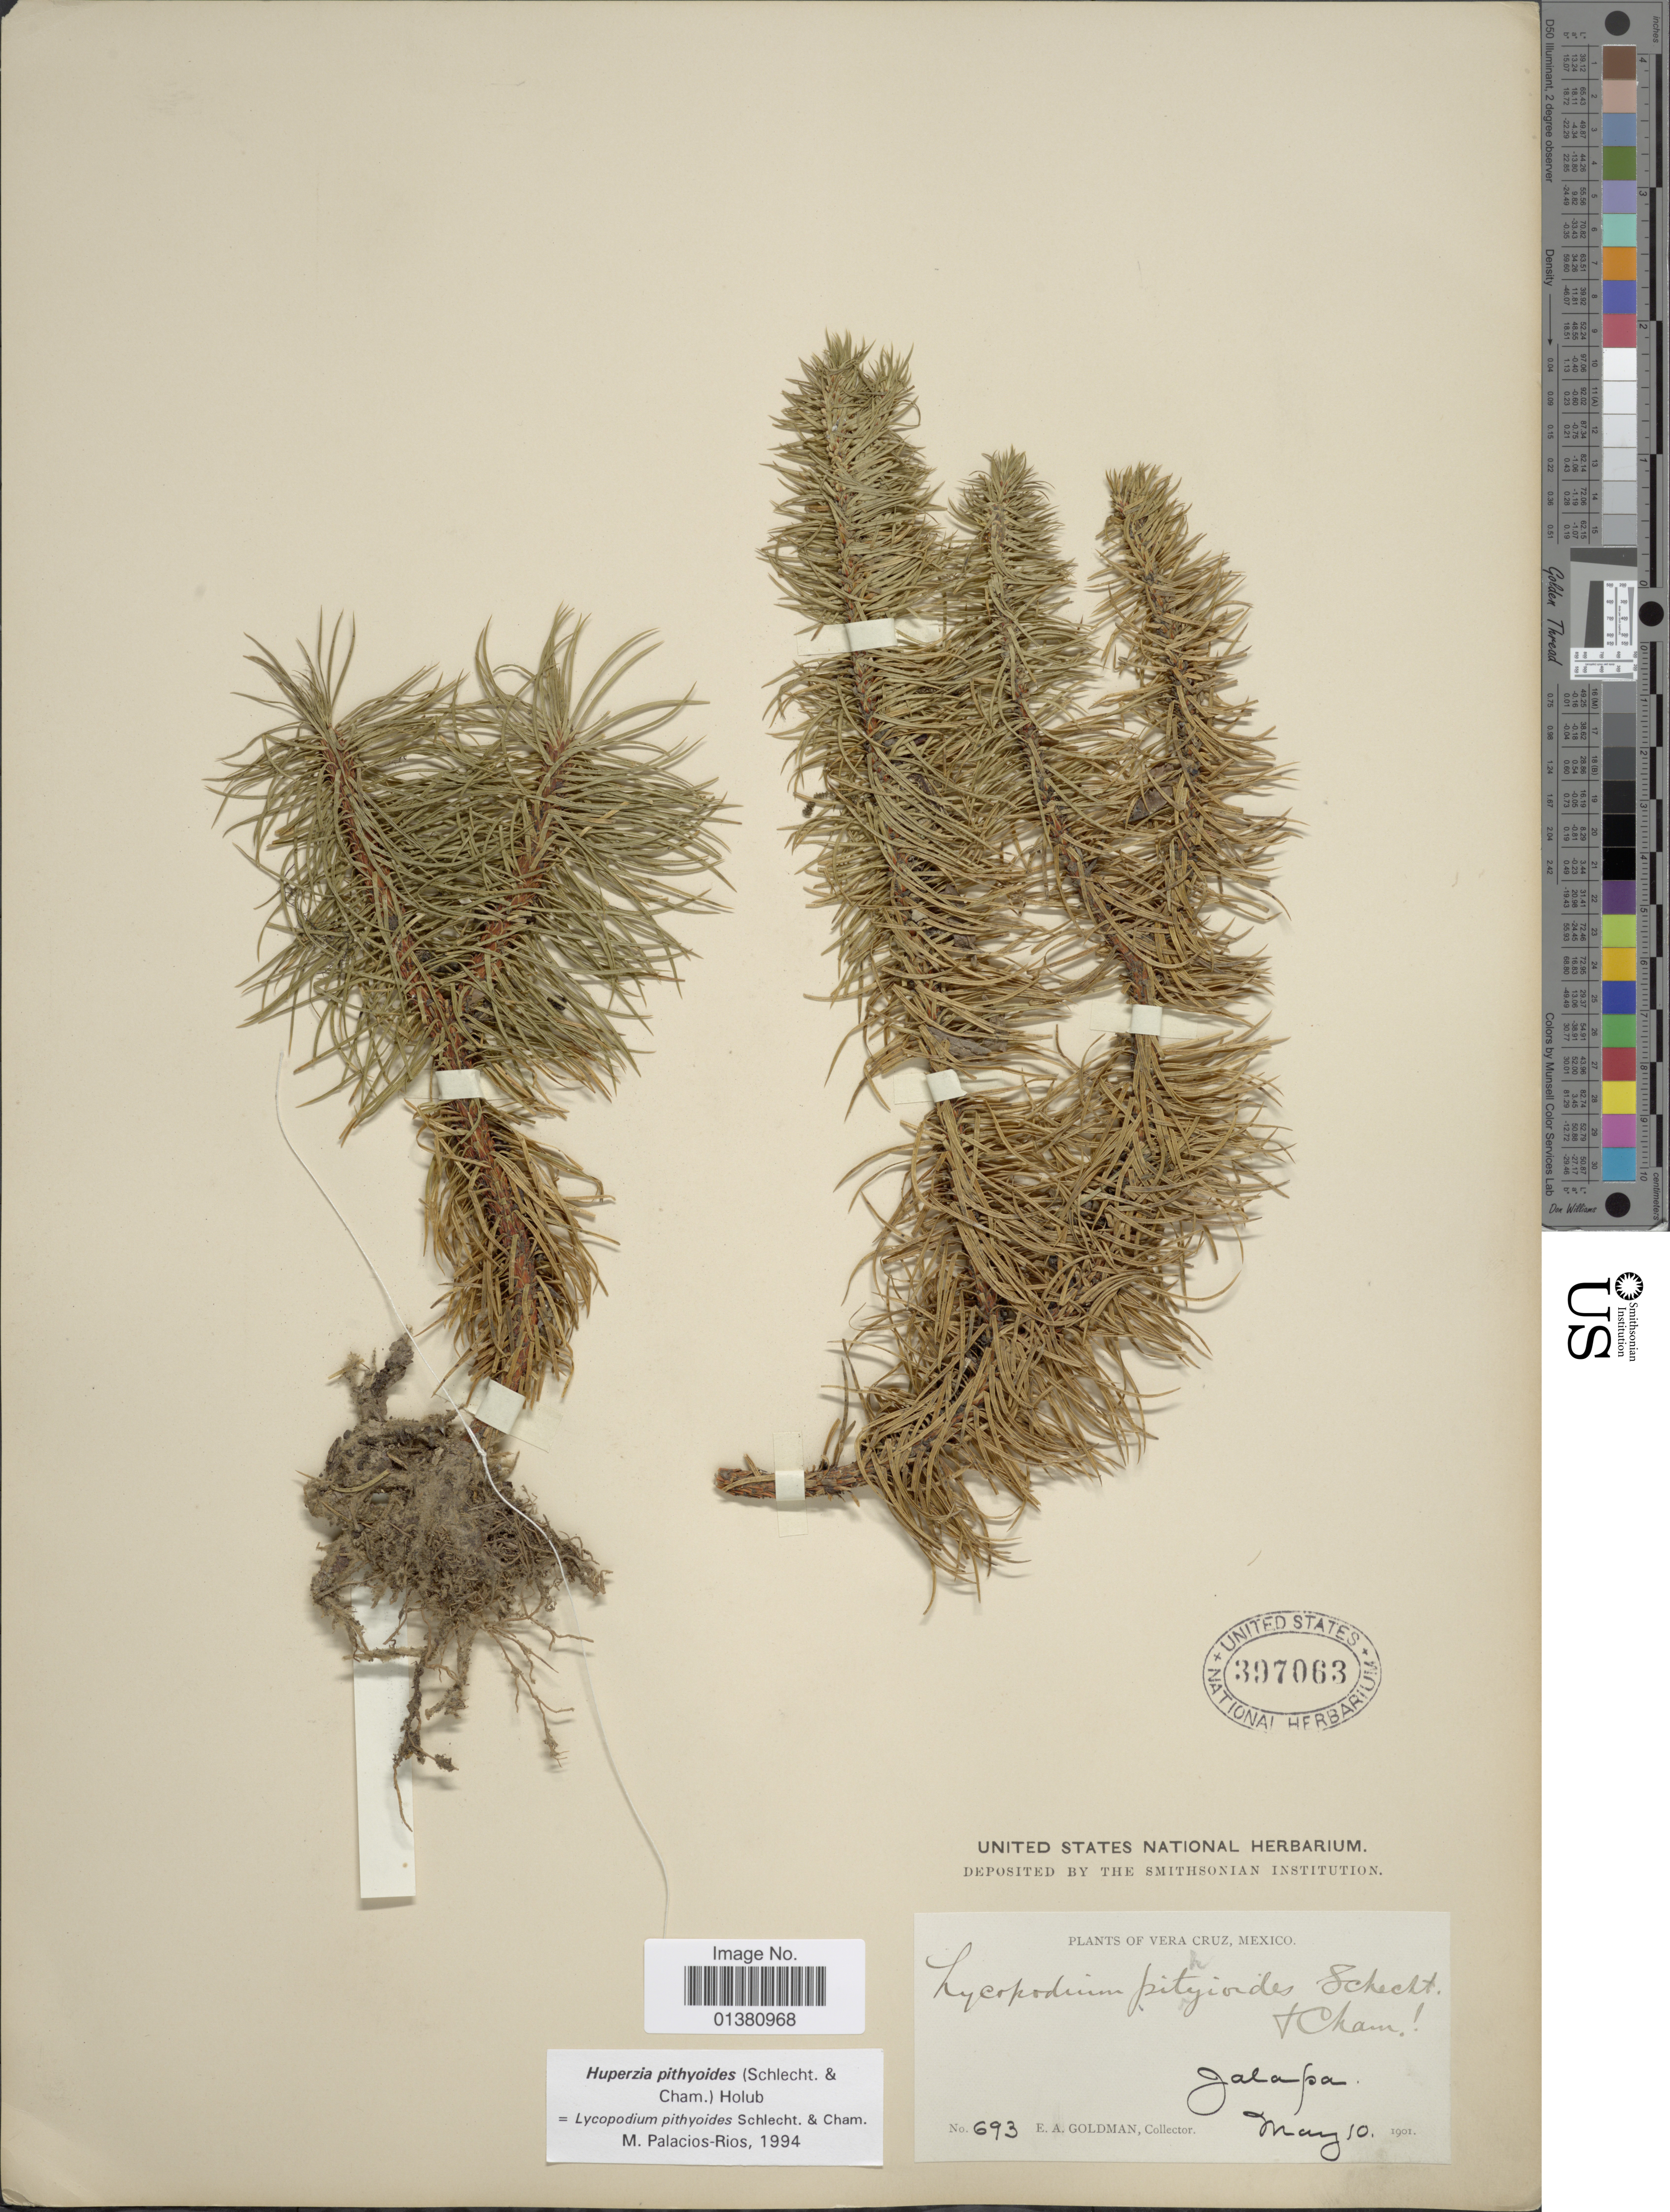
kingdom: Plantae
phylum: Tracheophyta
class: Lycopodiopsida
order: Lycopodiales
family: Lycopodiaceae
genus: Phlegmariurus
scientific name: Phlegmariurus pithyoides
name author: (Schltdl. & Cham.) B. Øllg.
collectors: E. A. Goldman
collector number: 693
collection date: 1901-05-10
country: Guatemala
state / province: Jalapa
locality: Vera Cruz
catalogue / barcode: US 397063